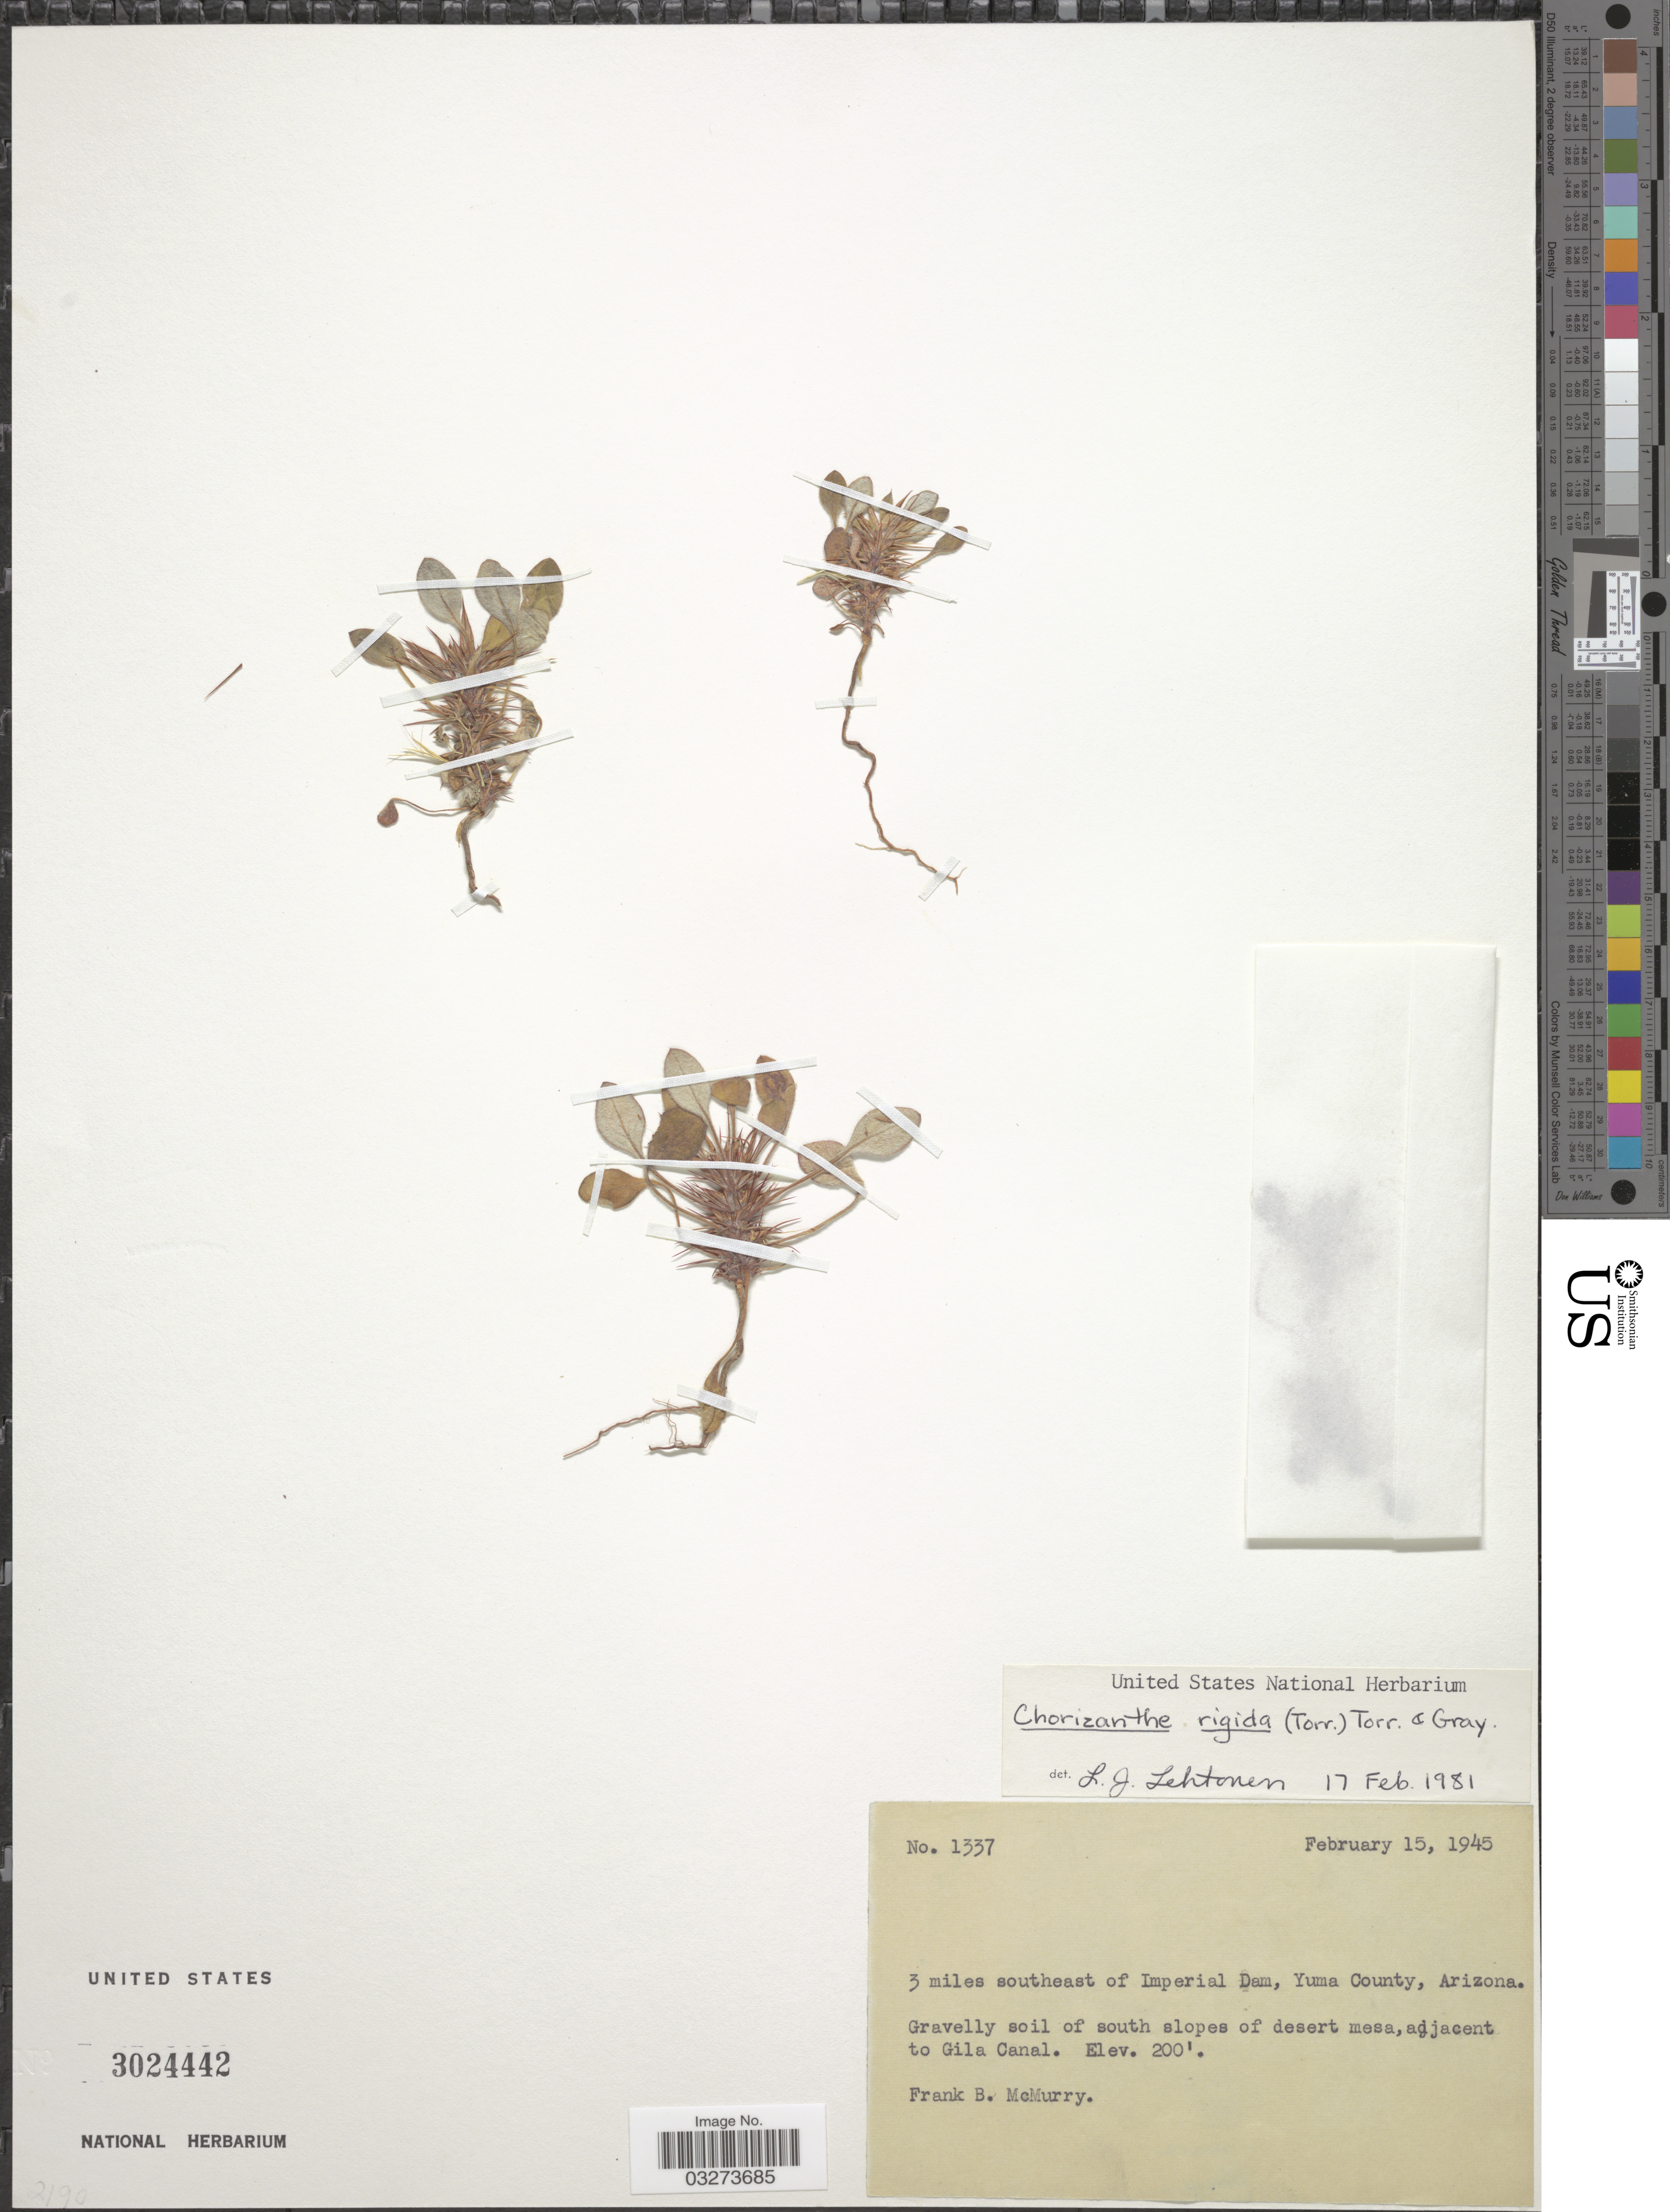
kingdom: Plantae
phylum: Tracheophyta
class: Magnoliopsida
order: Caryophyllales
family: Polygonaceae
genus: Chorizanthe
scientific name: Chorizanthe rigida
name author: (Torr.) Torr. & A. Gray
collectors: F. B. McMurry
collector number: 1337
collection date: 1945-02-15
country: United States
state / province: Arizona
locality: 3 miles southeast of Imperial Dam, Yuma County. Gravelly soil of south slopes of desert mesa, adjacent to Gila Canal.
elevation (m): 61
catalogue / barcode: US 3024442